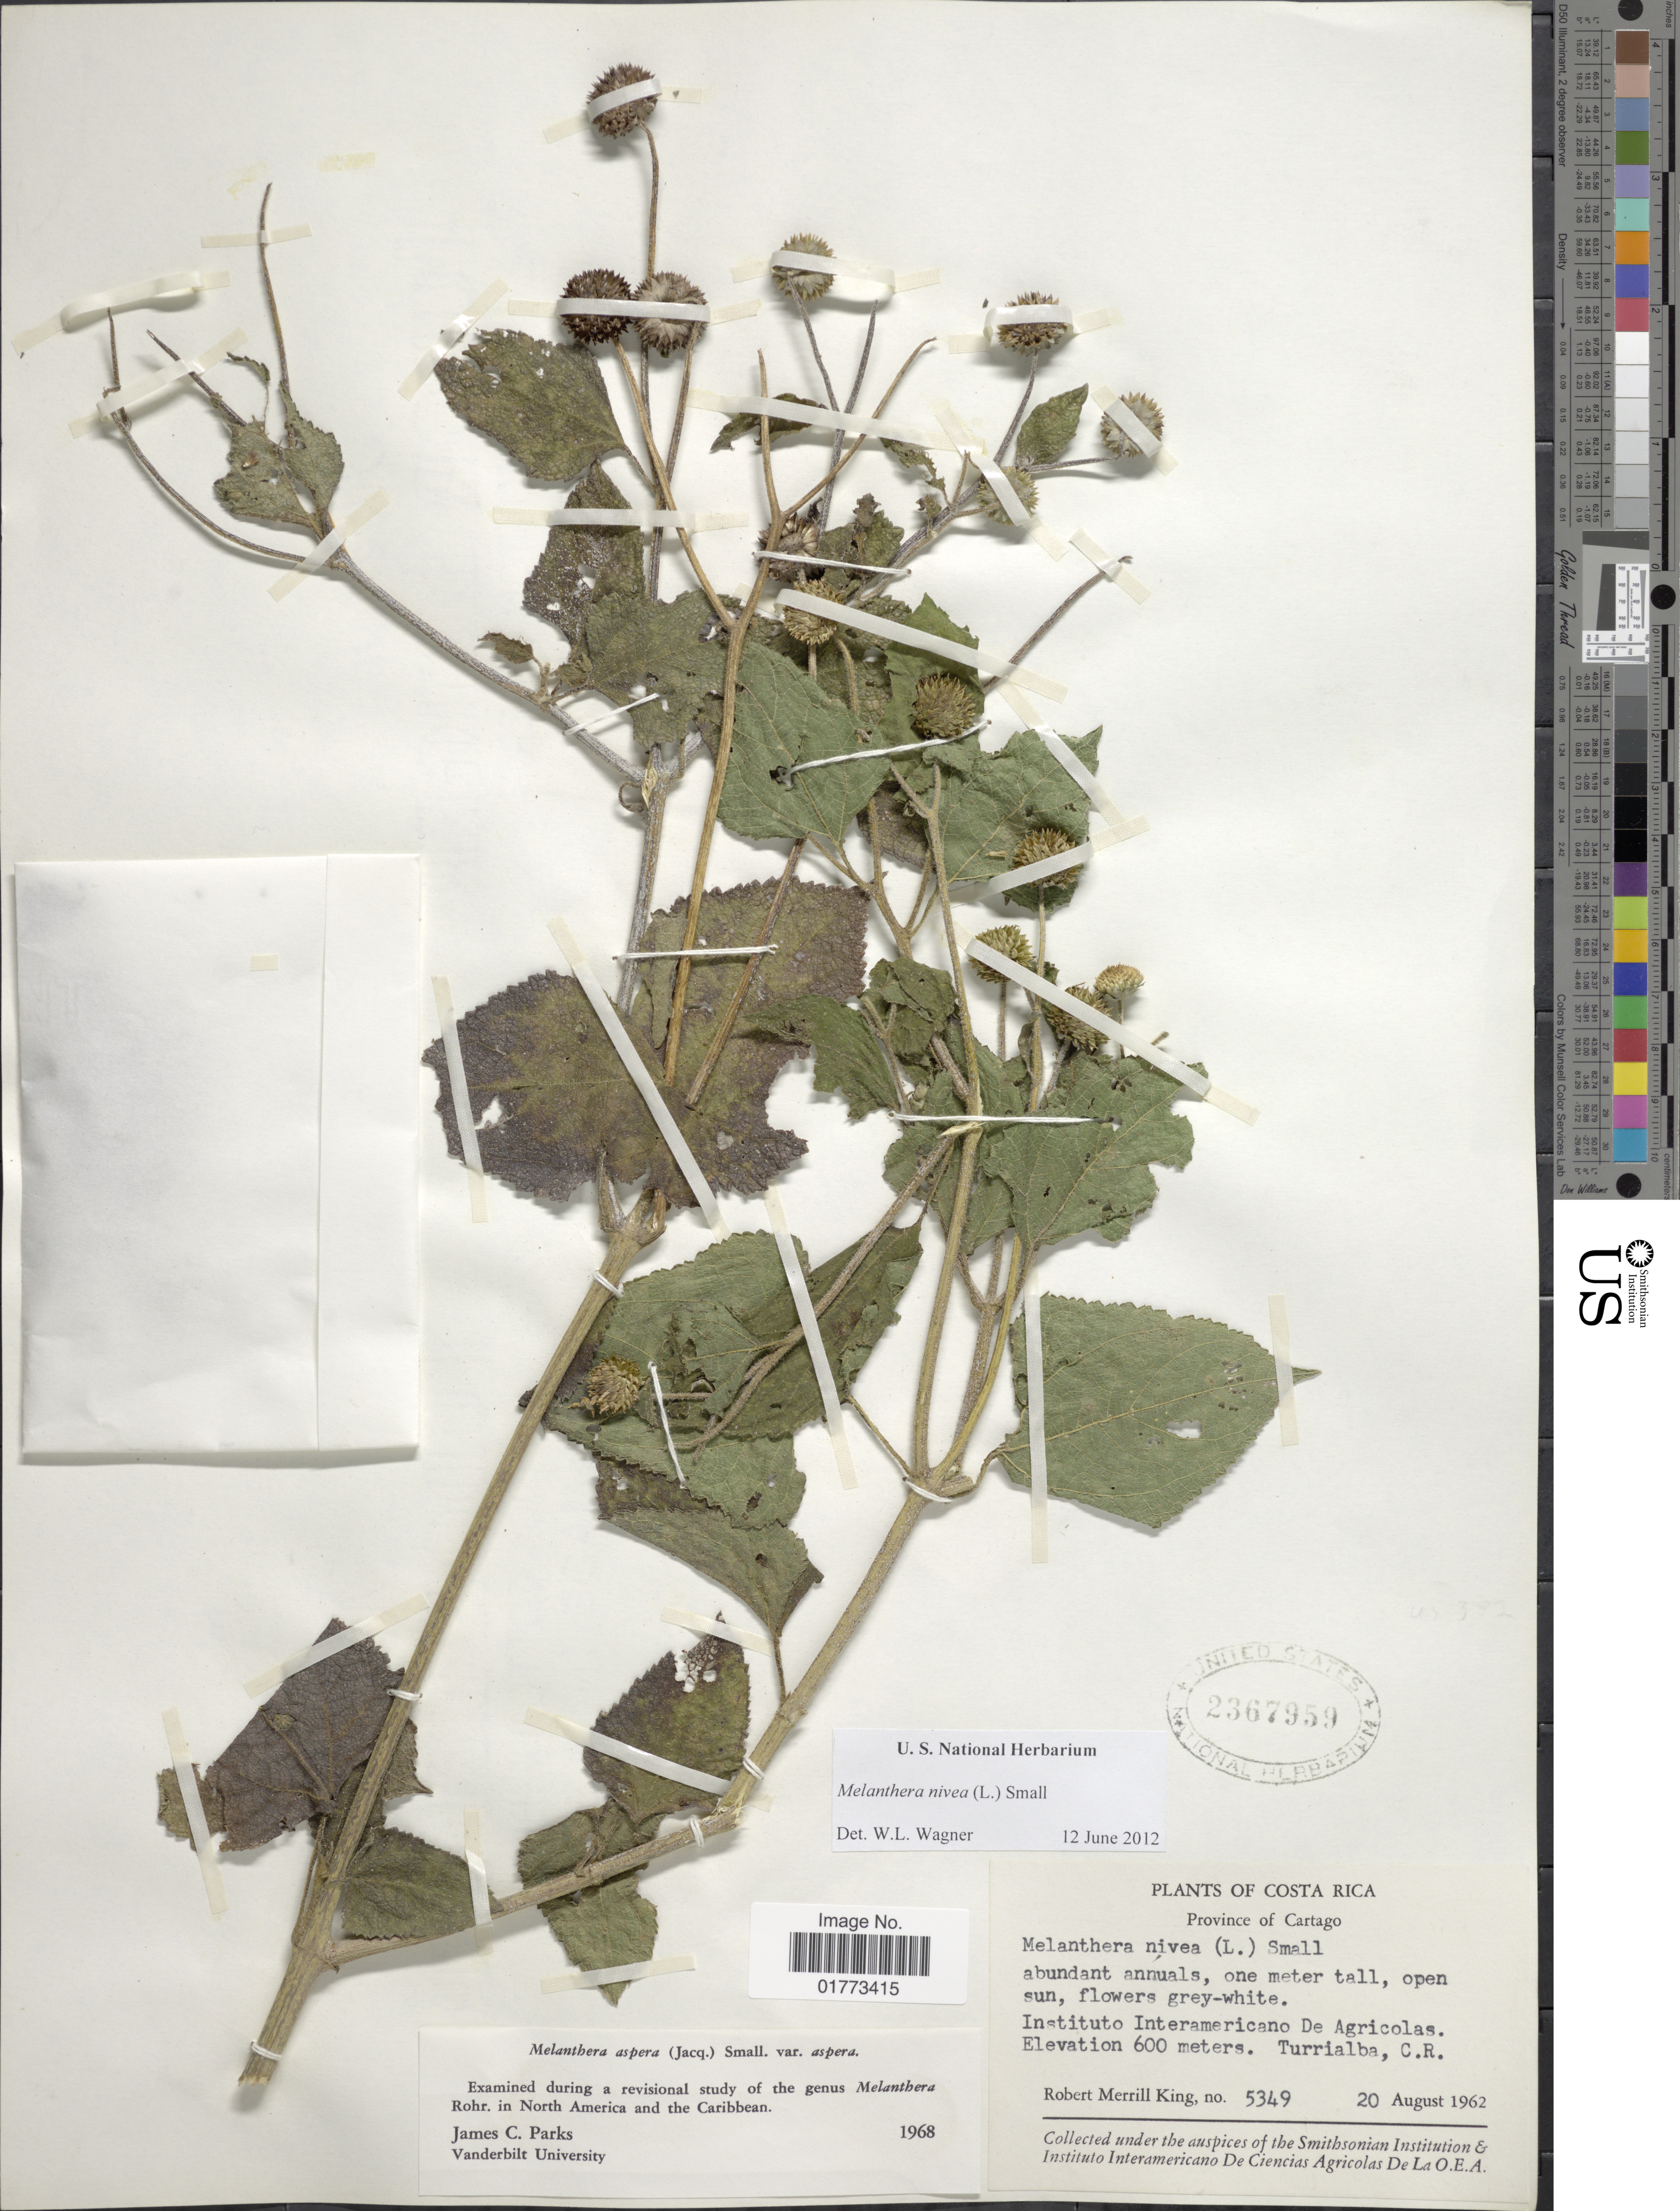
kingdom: Plantae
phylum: Tracheophyta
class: Magnoliopsida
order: Asterales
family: Asteraceae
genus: Melanthera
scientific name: Melanthera nivea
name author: (L.) Small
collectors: R. M. King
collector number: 5349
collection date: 1962-08-20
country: Costa Rica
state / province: Cartago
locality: Instituto Interamericano De Agricolas, Turrialba, C. R.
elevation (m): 600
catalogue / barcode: US 2367959